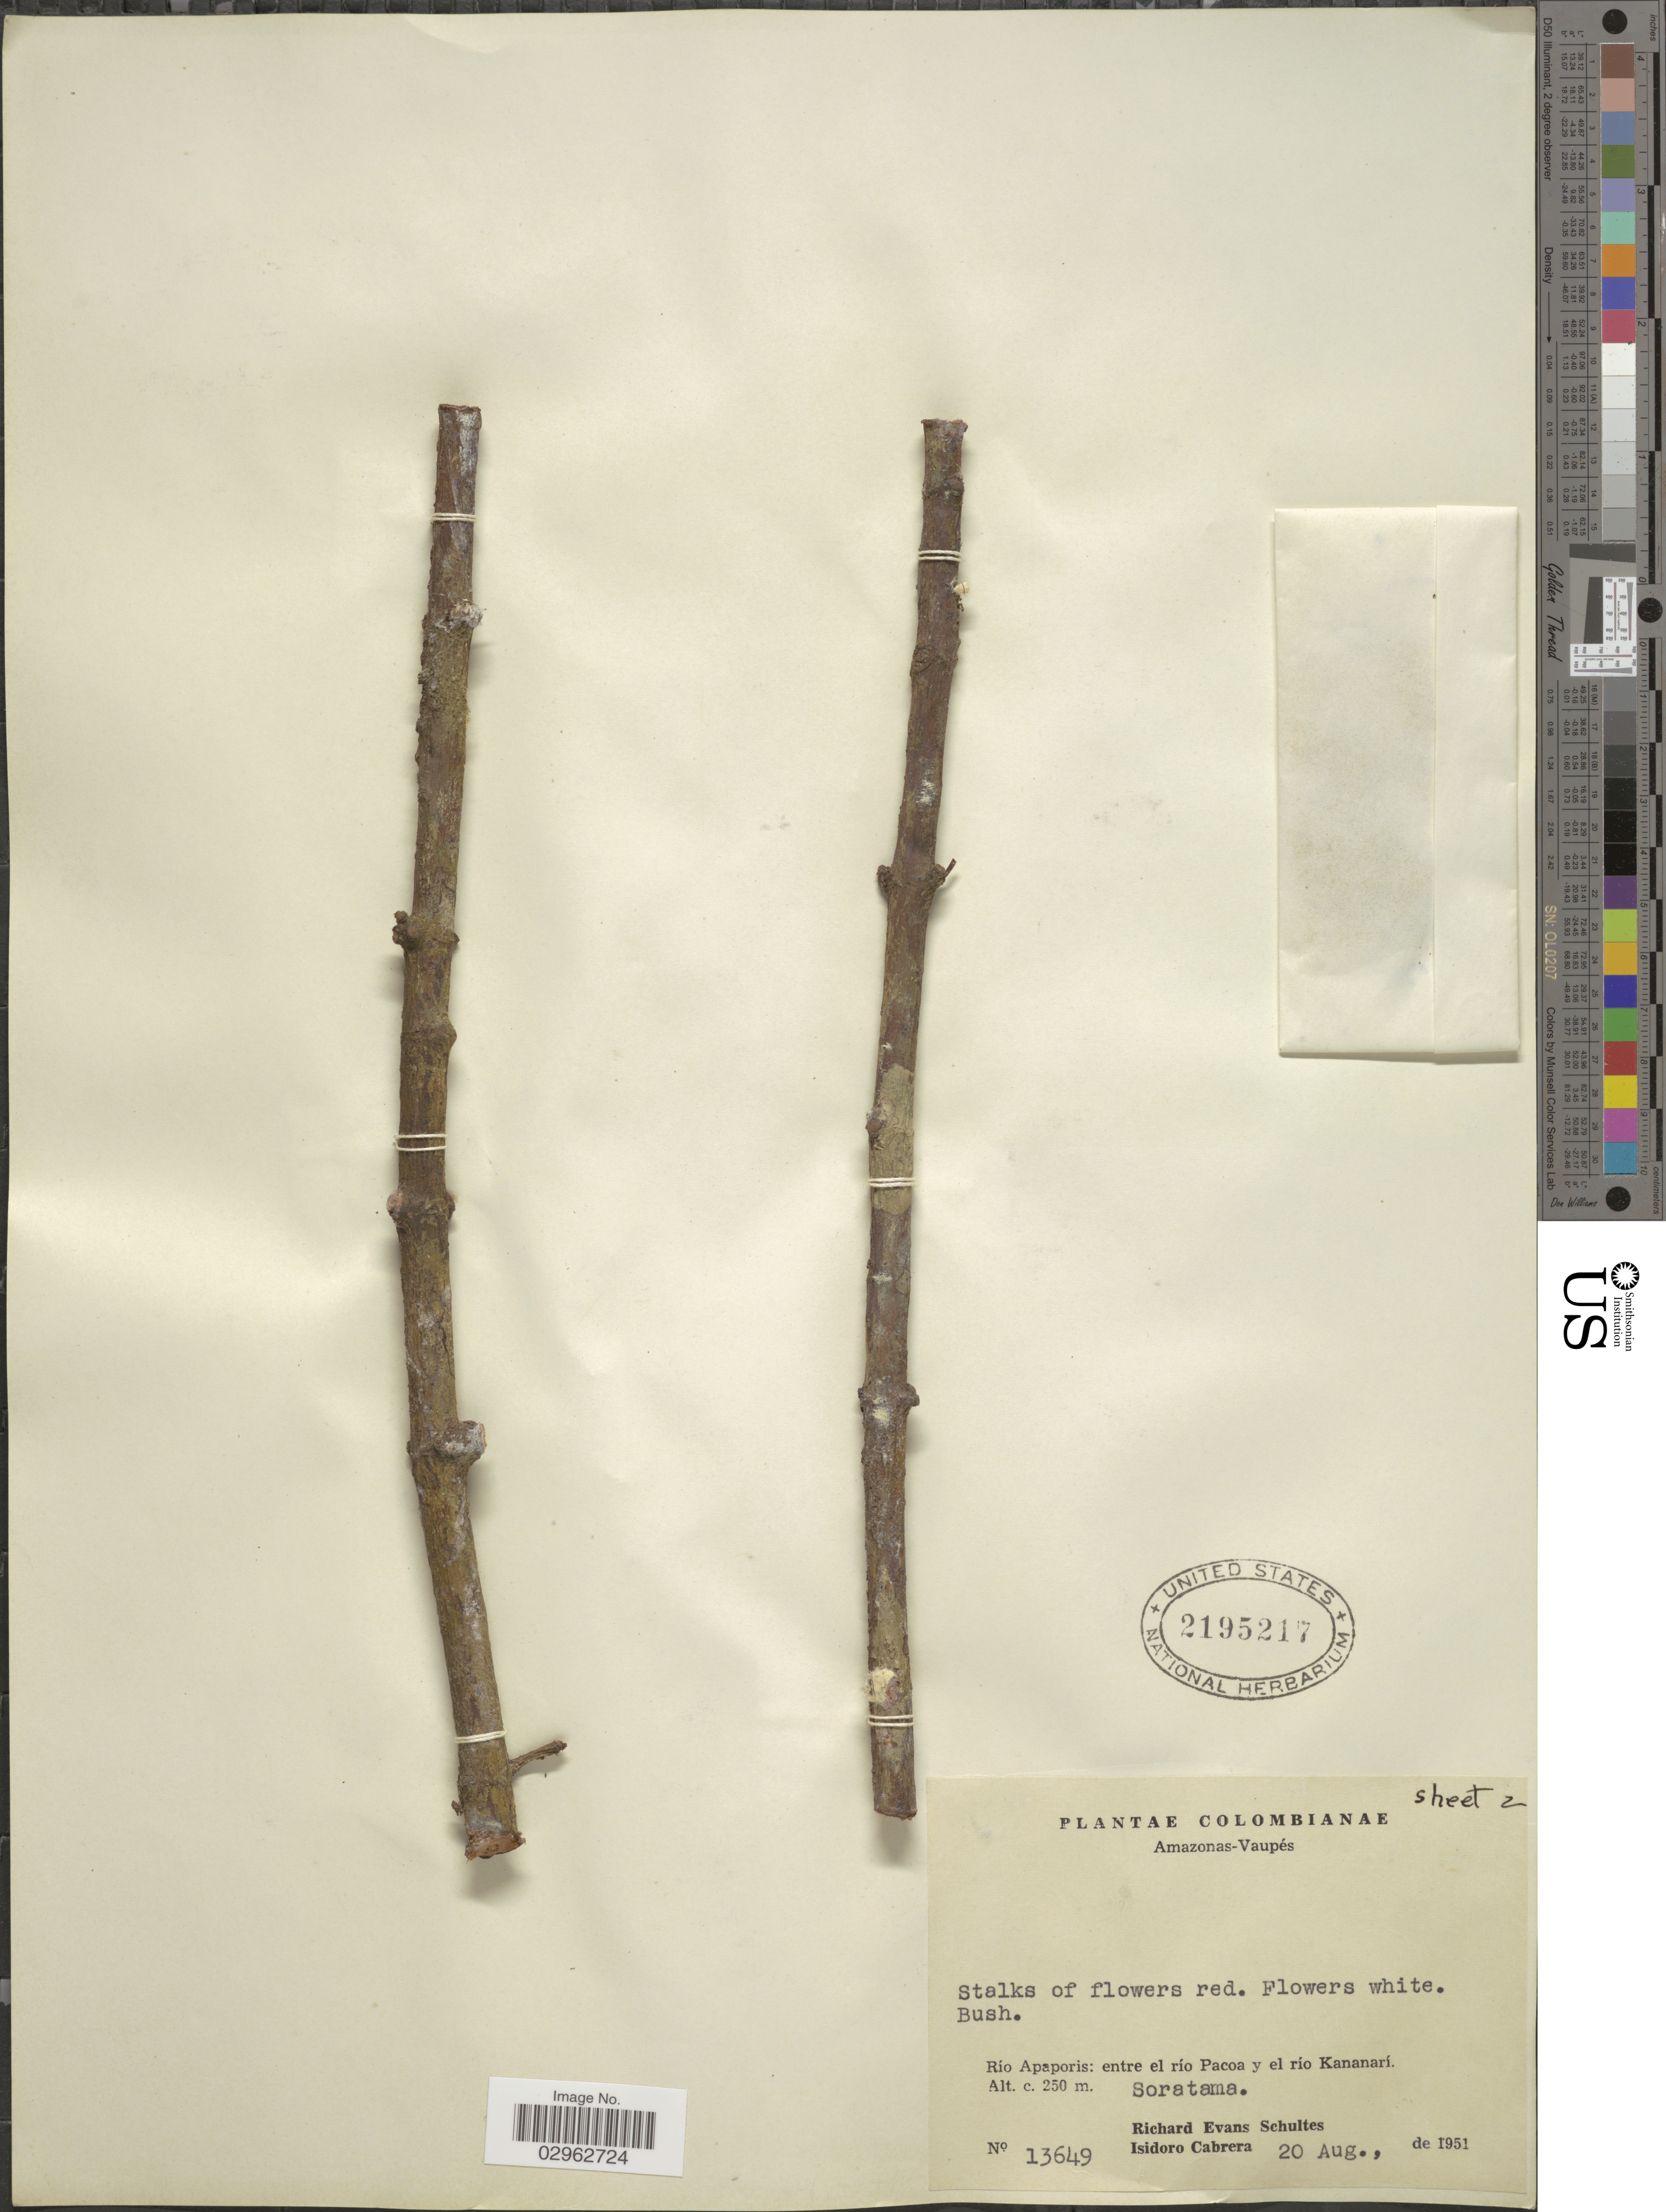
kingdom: Plantae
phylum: Tracheophyta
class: Magnoliopsida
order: Malpighiales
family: Clusiaceae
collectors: R. E. Schultes & I. Cabrera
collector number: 13649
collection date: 1951-08-20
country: Colombia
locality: Amazonas-Vaupées, Río Apaporis: entre el río Pacoa y el río Kananarí, Soratama.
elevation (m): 250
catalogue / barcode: US 2195217